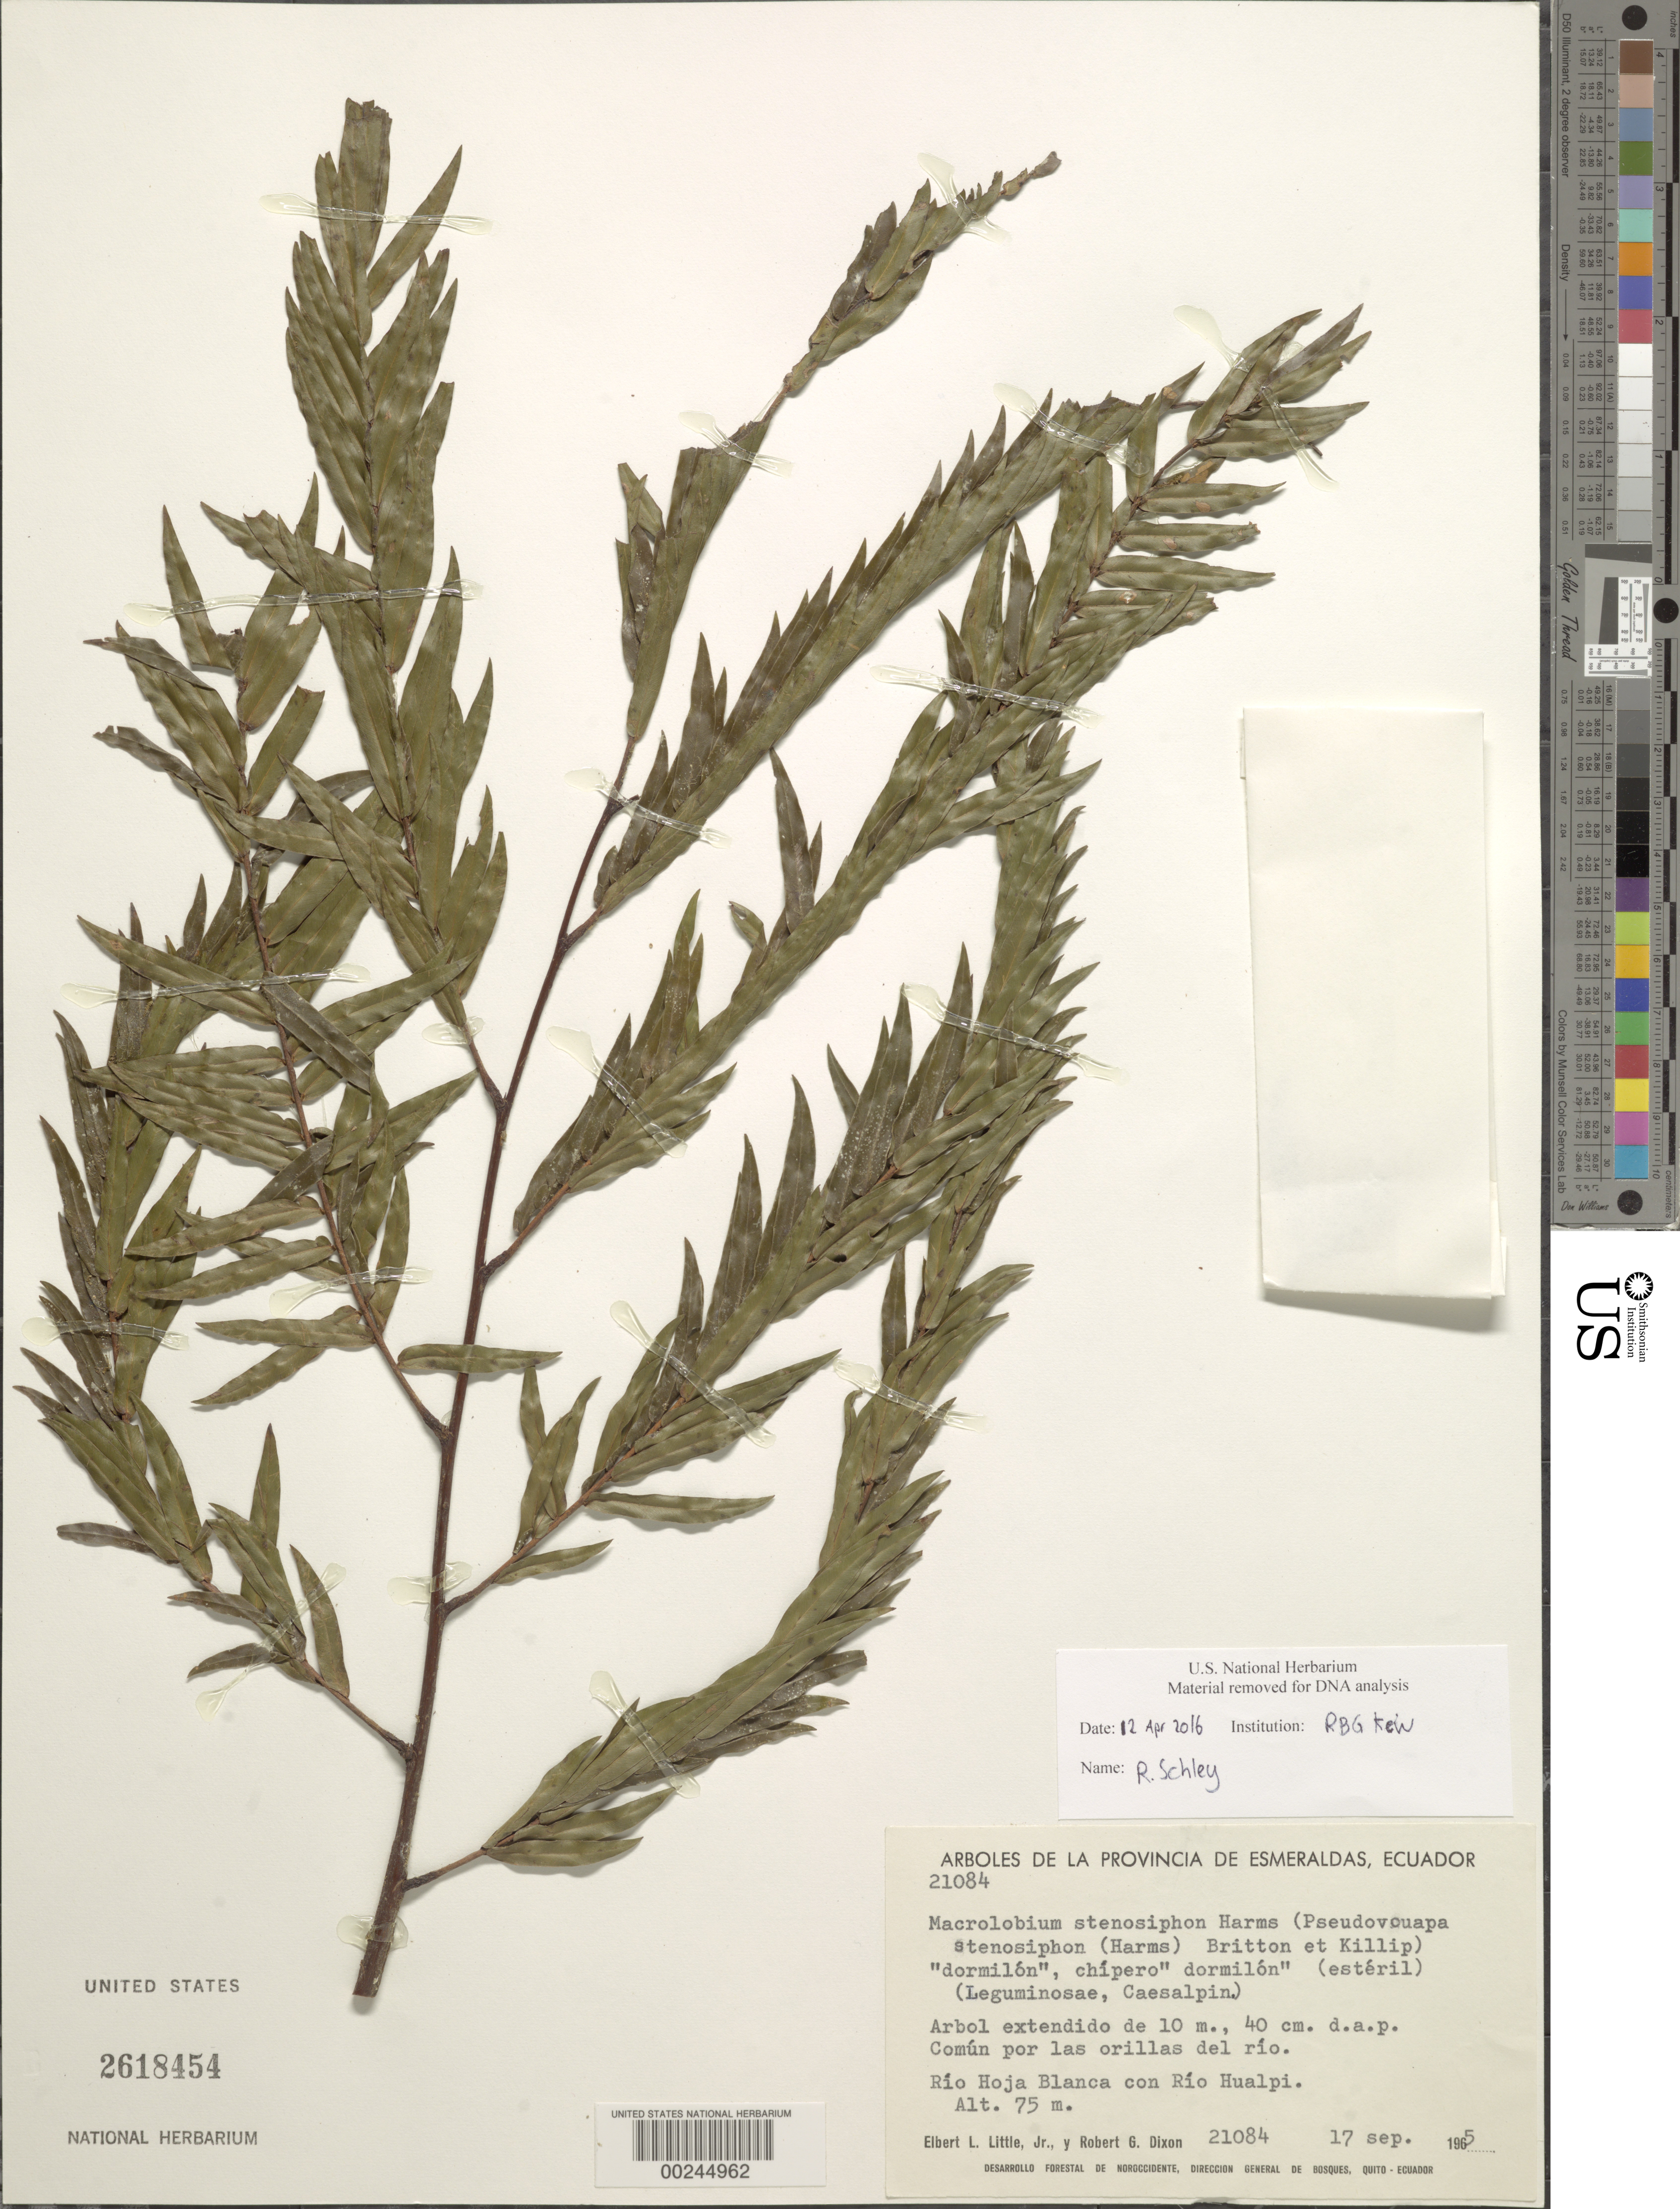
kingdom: Plantae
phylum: Tracheophyta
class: Magnoliopsida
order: Fabales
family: Fabaceae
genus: Macrolobium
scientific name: Macrolobium stenosiphon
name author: Harms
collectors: E. L. Little & R. G. Dixon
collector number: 21084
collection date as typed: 17 Sep 1965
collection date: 1965-09-17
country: Ecuador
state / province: Esmeraldas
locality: Rio Hoja Blanca with Rio Hualpi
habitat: Banks of the river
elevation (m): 75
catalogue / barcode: US 2618454